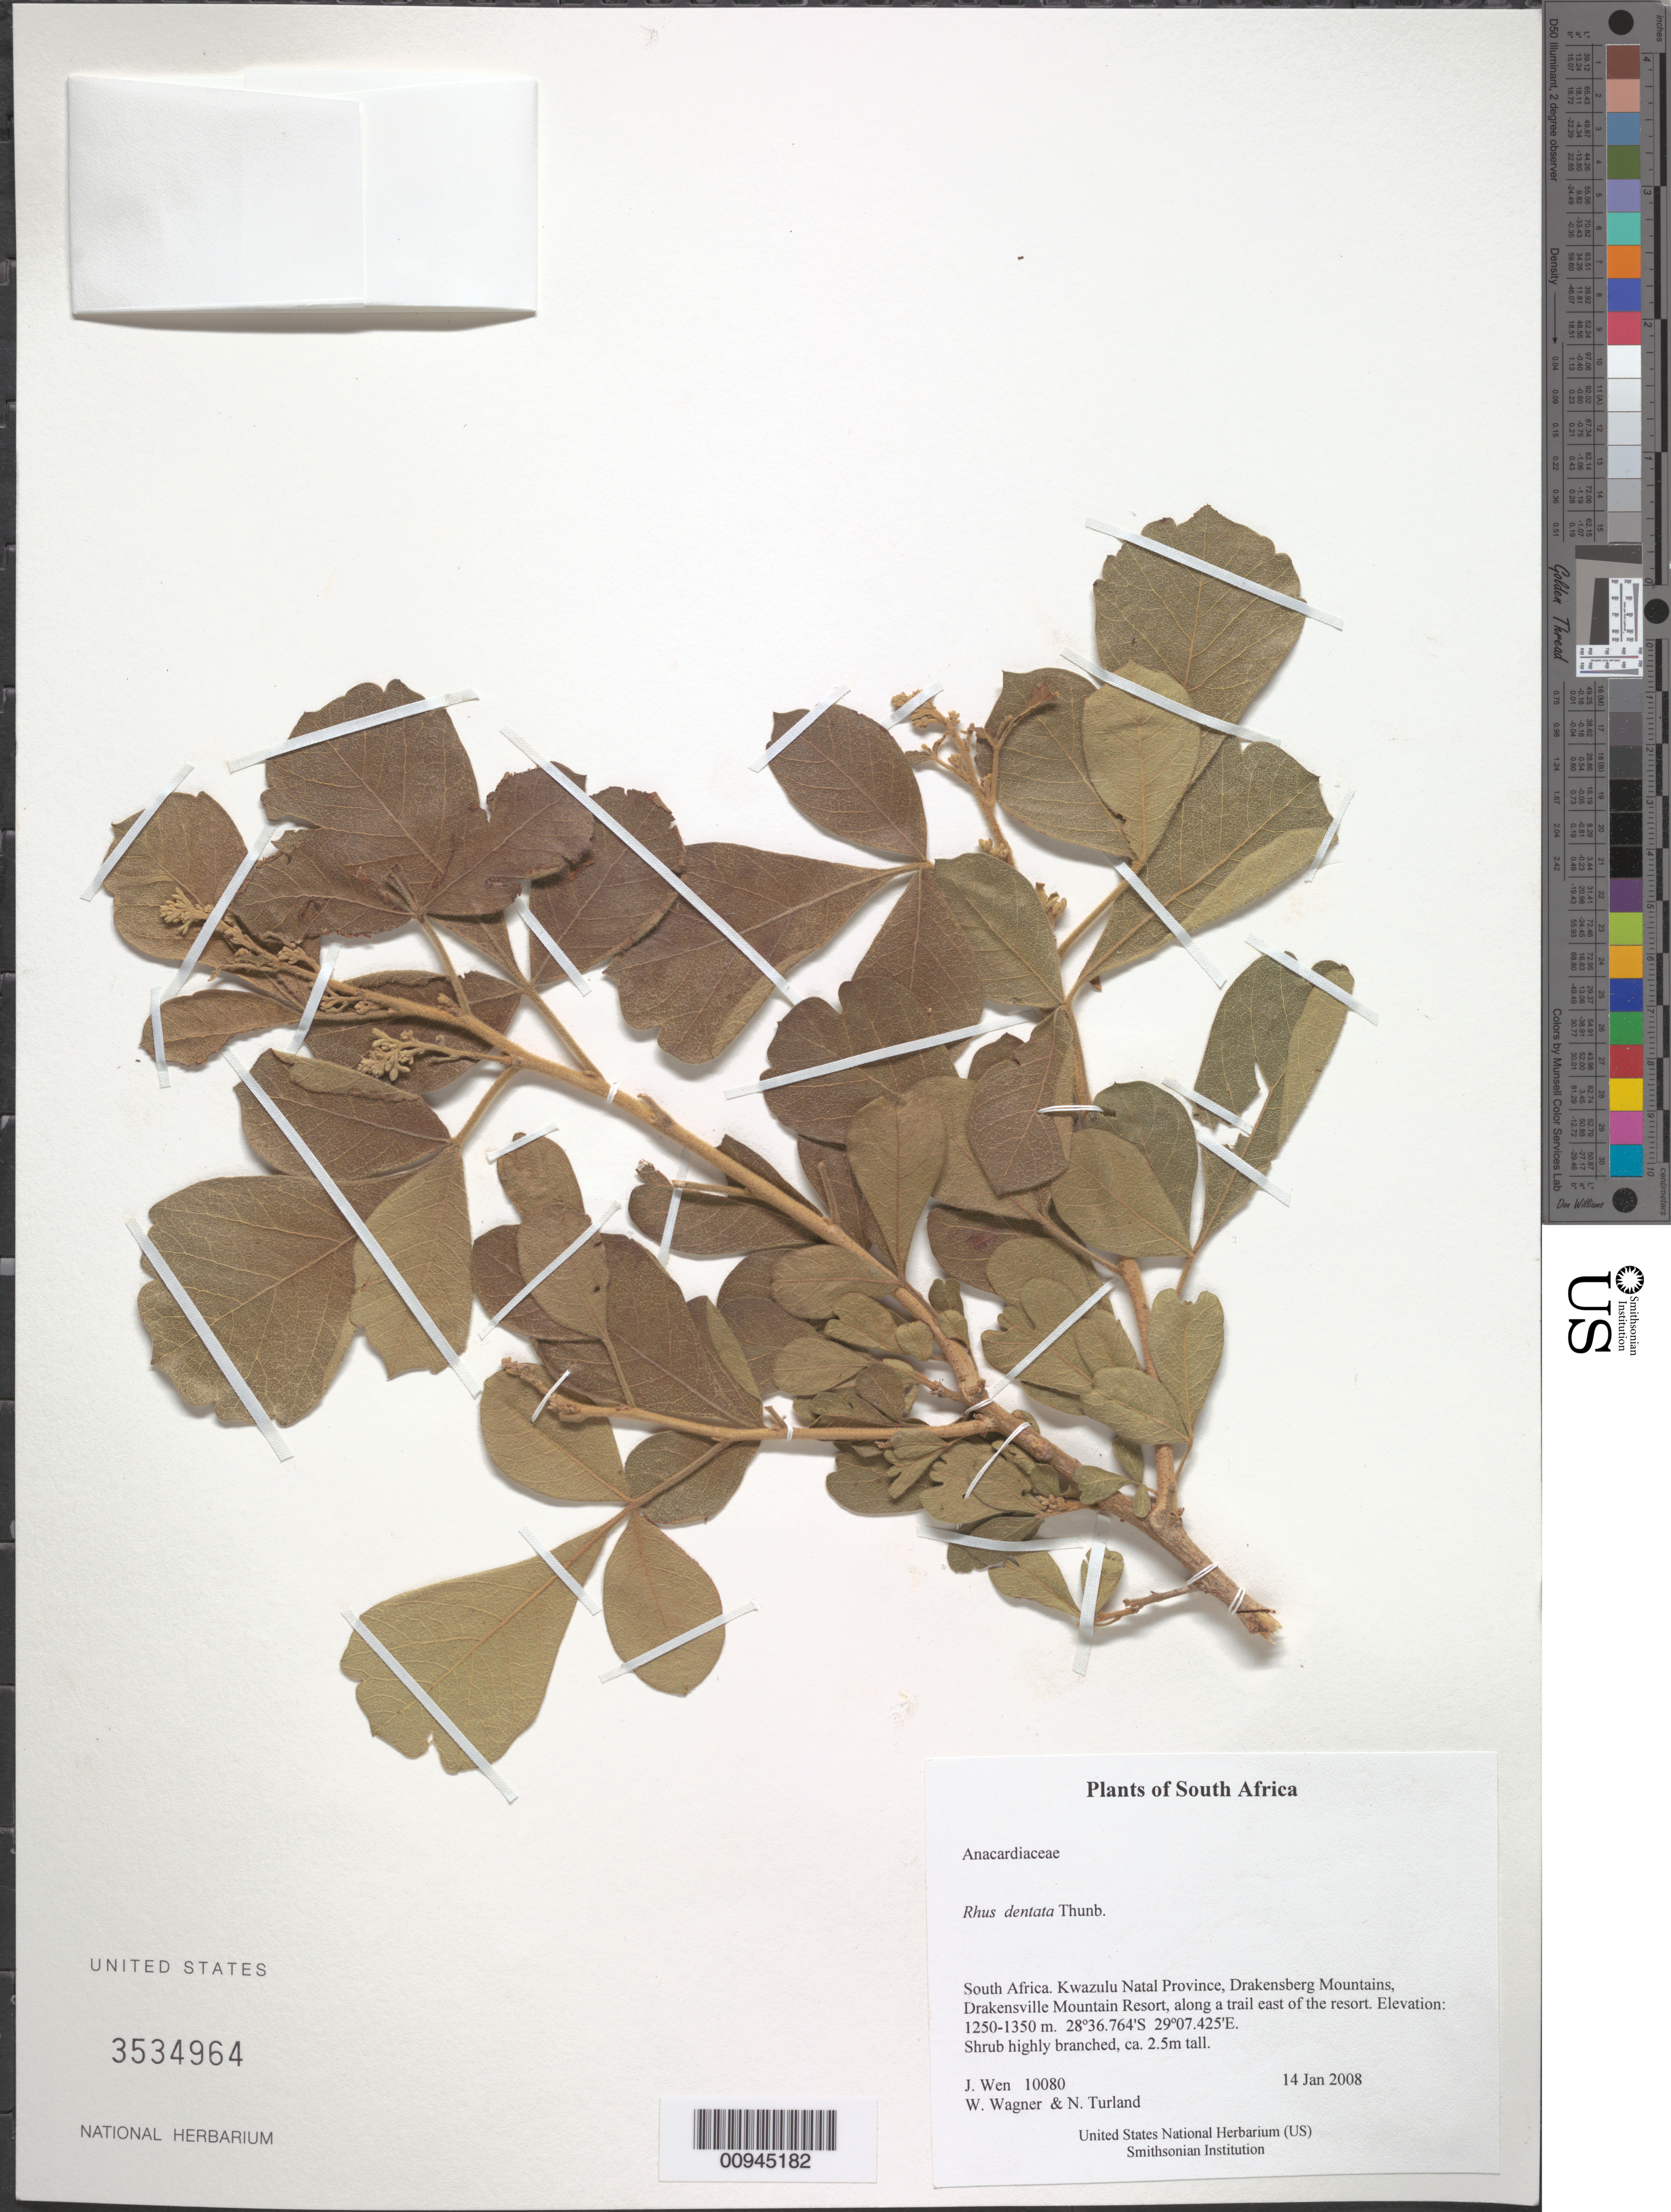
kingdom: Plantae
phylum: Tracheophyta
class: Magnoliopsida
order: Sapindales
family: Anacardiaceae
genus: Rhus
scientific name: Rhus dentata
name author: Thunb.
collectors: J. Wen, W. L. Wagner & N. Turland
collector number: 10080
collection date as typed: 14 Jan 2008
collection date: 2008-01-14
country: South Africa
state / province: KwaZulu-Natal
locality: KwaZulu Natal Province, Drakensberg Mountains, Drakensville Mountain Resort, along a trail east of the resort.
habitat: Shrub highly branched, ca. 2.5m tall.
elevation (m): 1250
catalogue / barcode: US 3534964